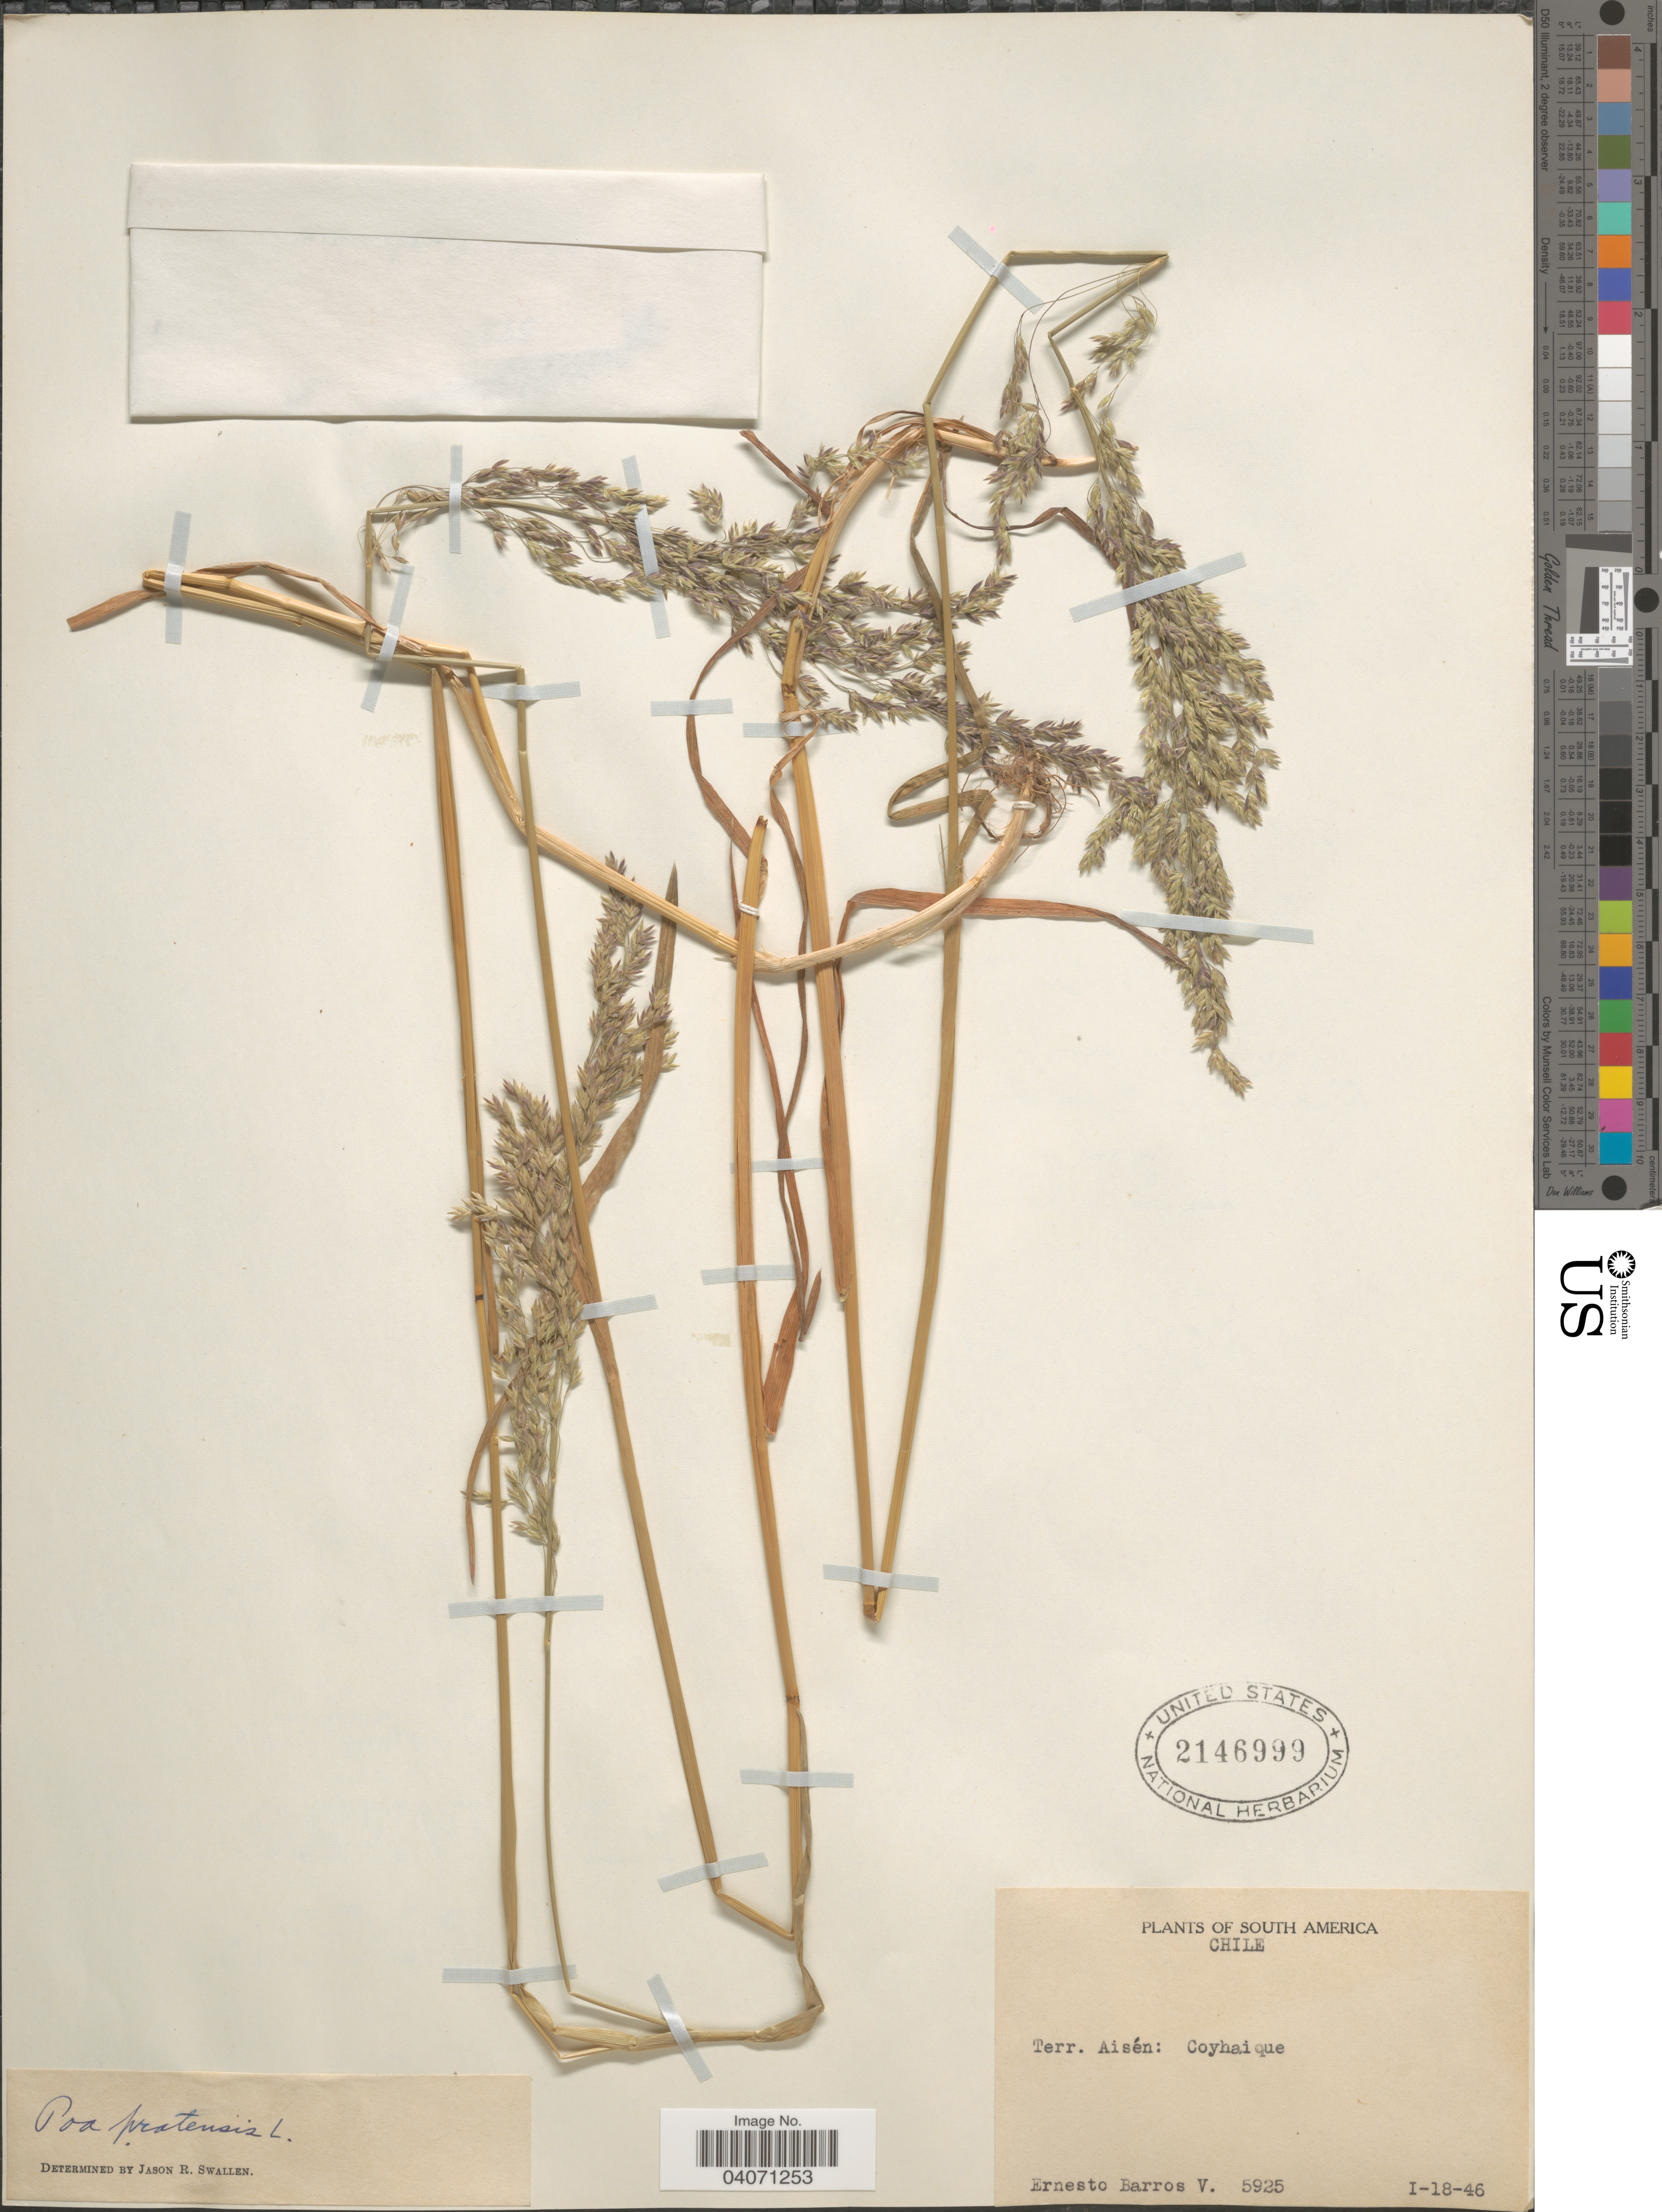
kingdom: Plantae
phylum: Tracheophyta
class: Liliopsida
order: Poales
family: Poaceae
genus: Poa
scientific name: Poa pratensis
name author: L.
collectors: E. Barros V.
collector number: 5925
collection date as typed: Transcribed d/m/y: 18/1/46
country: Chile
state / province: Aisén (XI)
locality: Coyhaique.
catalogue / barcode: US 2146999